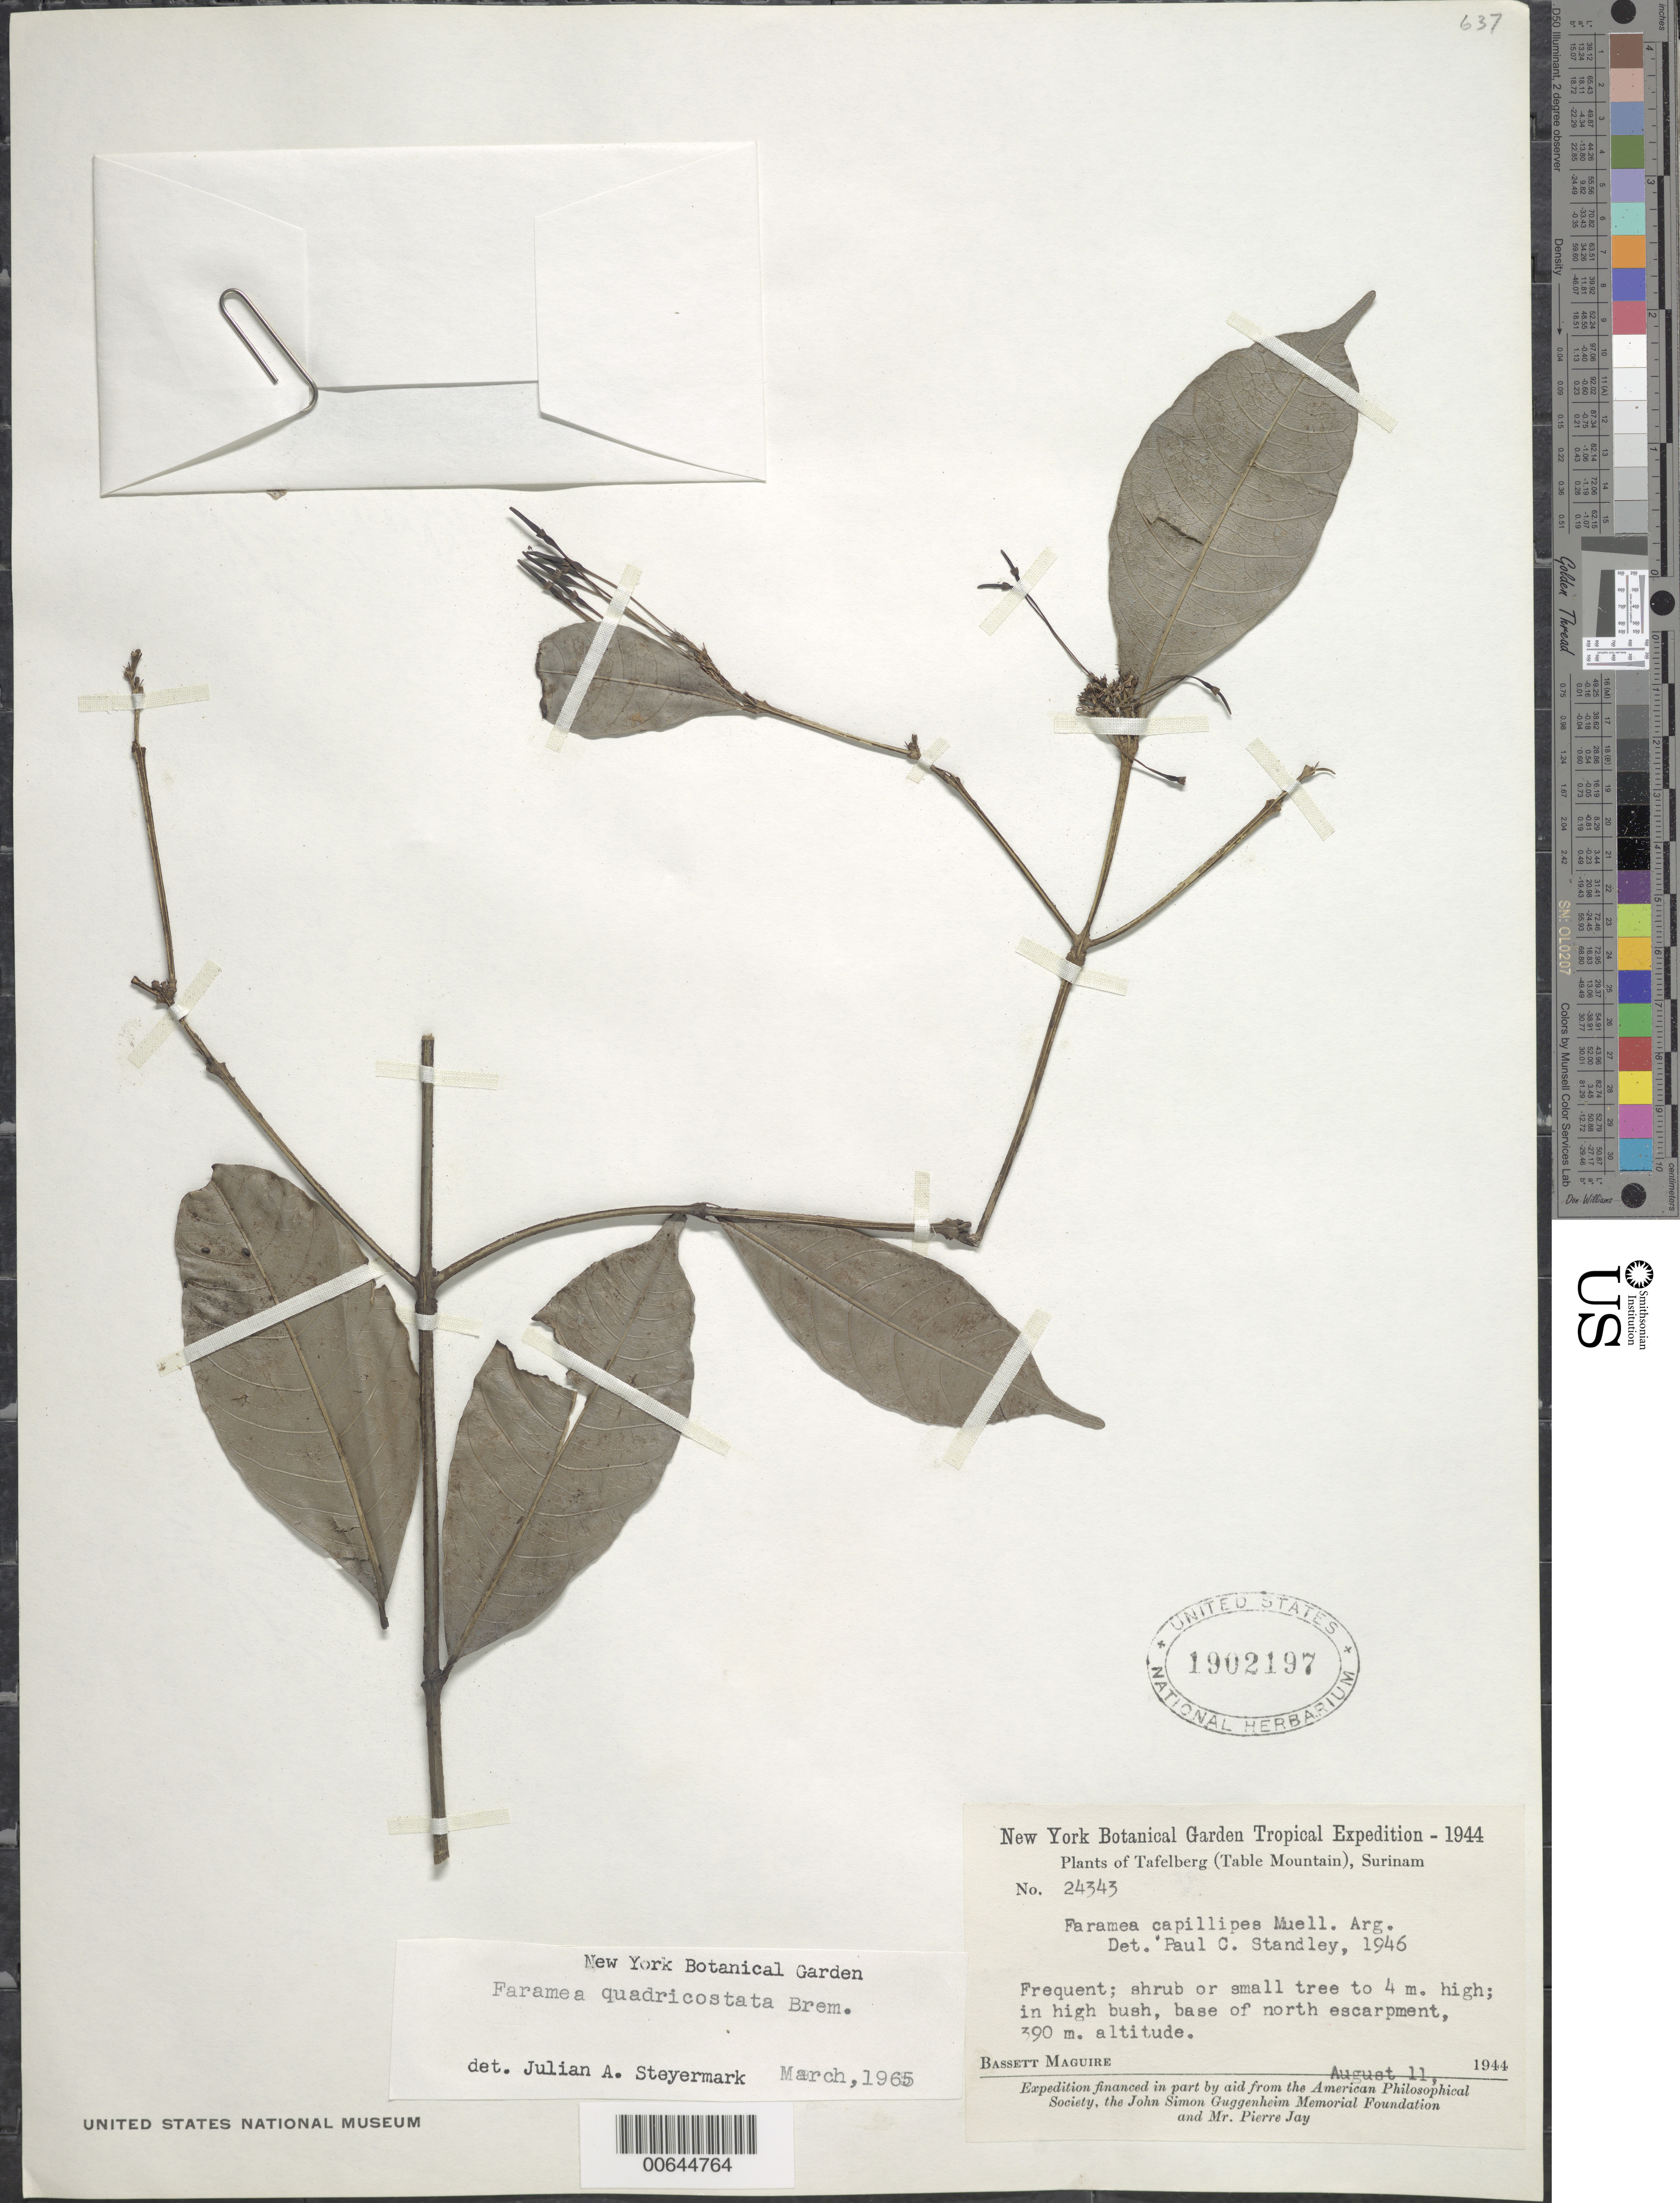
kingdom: Plantae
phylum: Tracheophyta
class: Magnoliopsida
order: Gentianales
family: Rubiaceae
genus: Faramea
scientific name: Faramea quadricostata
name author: Bremek.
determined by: Steyermark, Julian A., (VEN)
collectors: B. Maguire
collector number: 24343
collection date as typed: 11-Aug-44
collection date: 1944-08-11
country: Suriname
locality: Tafelberg (Table Mountain), north escarpment base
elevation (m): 390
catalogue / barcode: US 1902197